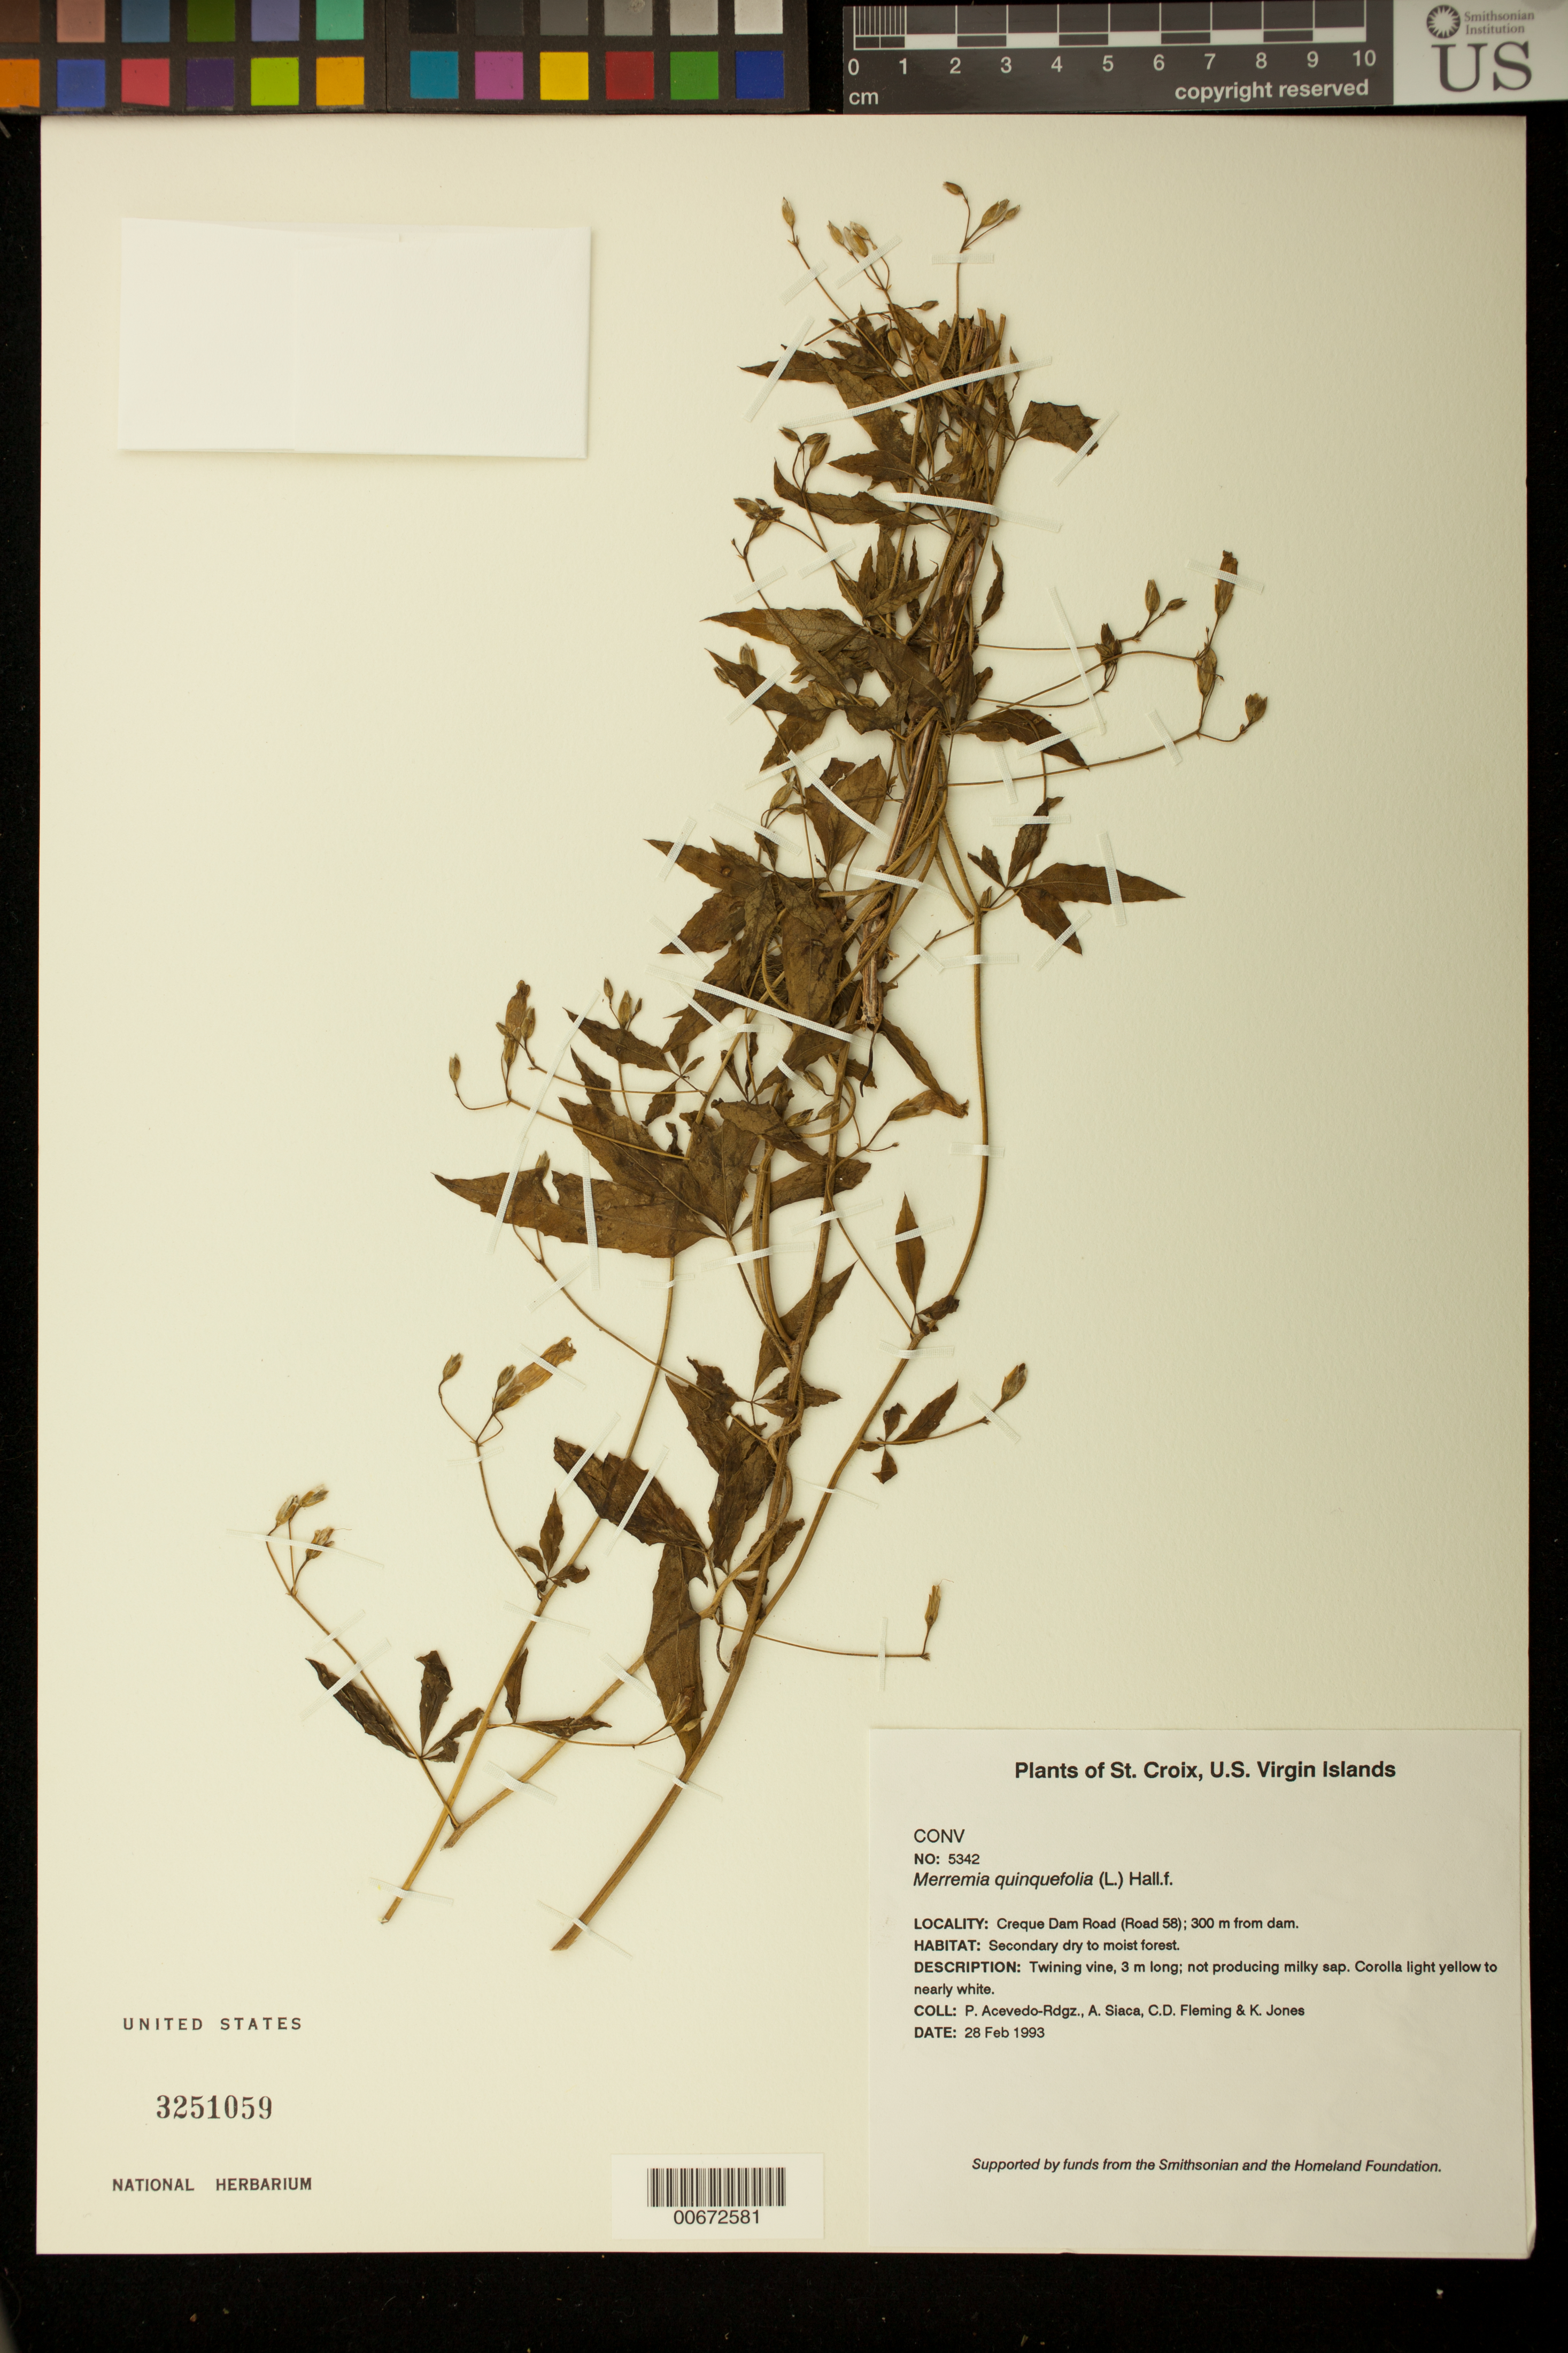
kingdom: Plantae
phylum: Tracheophyta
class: Magnoliopsida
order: Solanales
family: Convolvulaceae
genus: Distimake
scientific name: Distimake quinquefolius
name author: (L.) A. R. Simões & Staples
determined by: Strong, Mark T., (BOT), Smithsonian Institution - National Museum of Natural History (UNITED STATES)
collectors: P. Acevedo-Rodr., A. Siaca, C. Fleming & K. Jones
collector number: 5342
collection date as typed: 28 Feb 1993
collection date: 1993-02-28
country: U.S. Virgin Islands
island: St. Croix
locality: Creque Dam Road (Road 58); 300 m from dam.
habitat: Secondary dry to moist forest.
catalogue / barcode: US 3251059